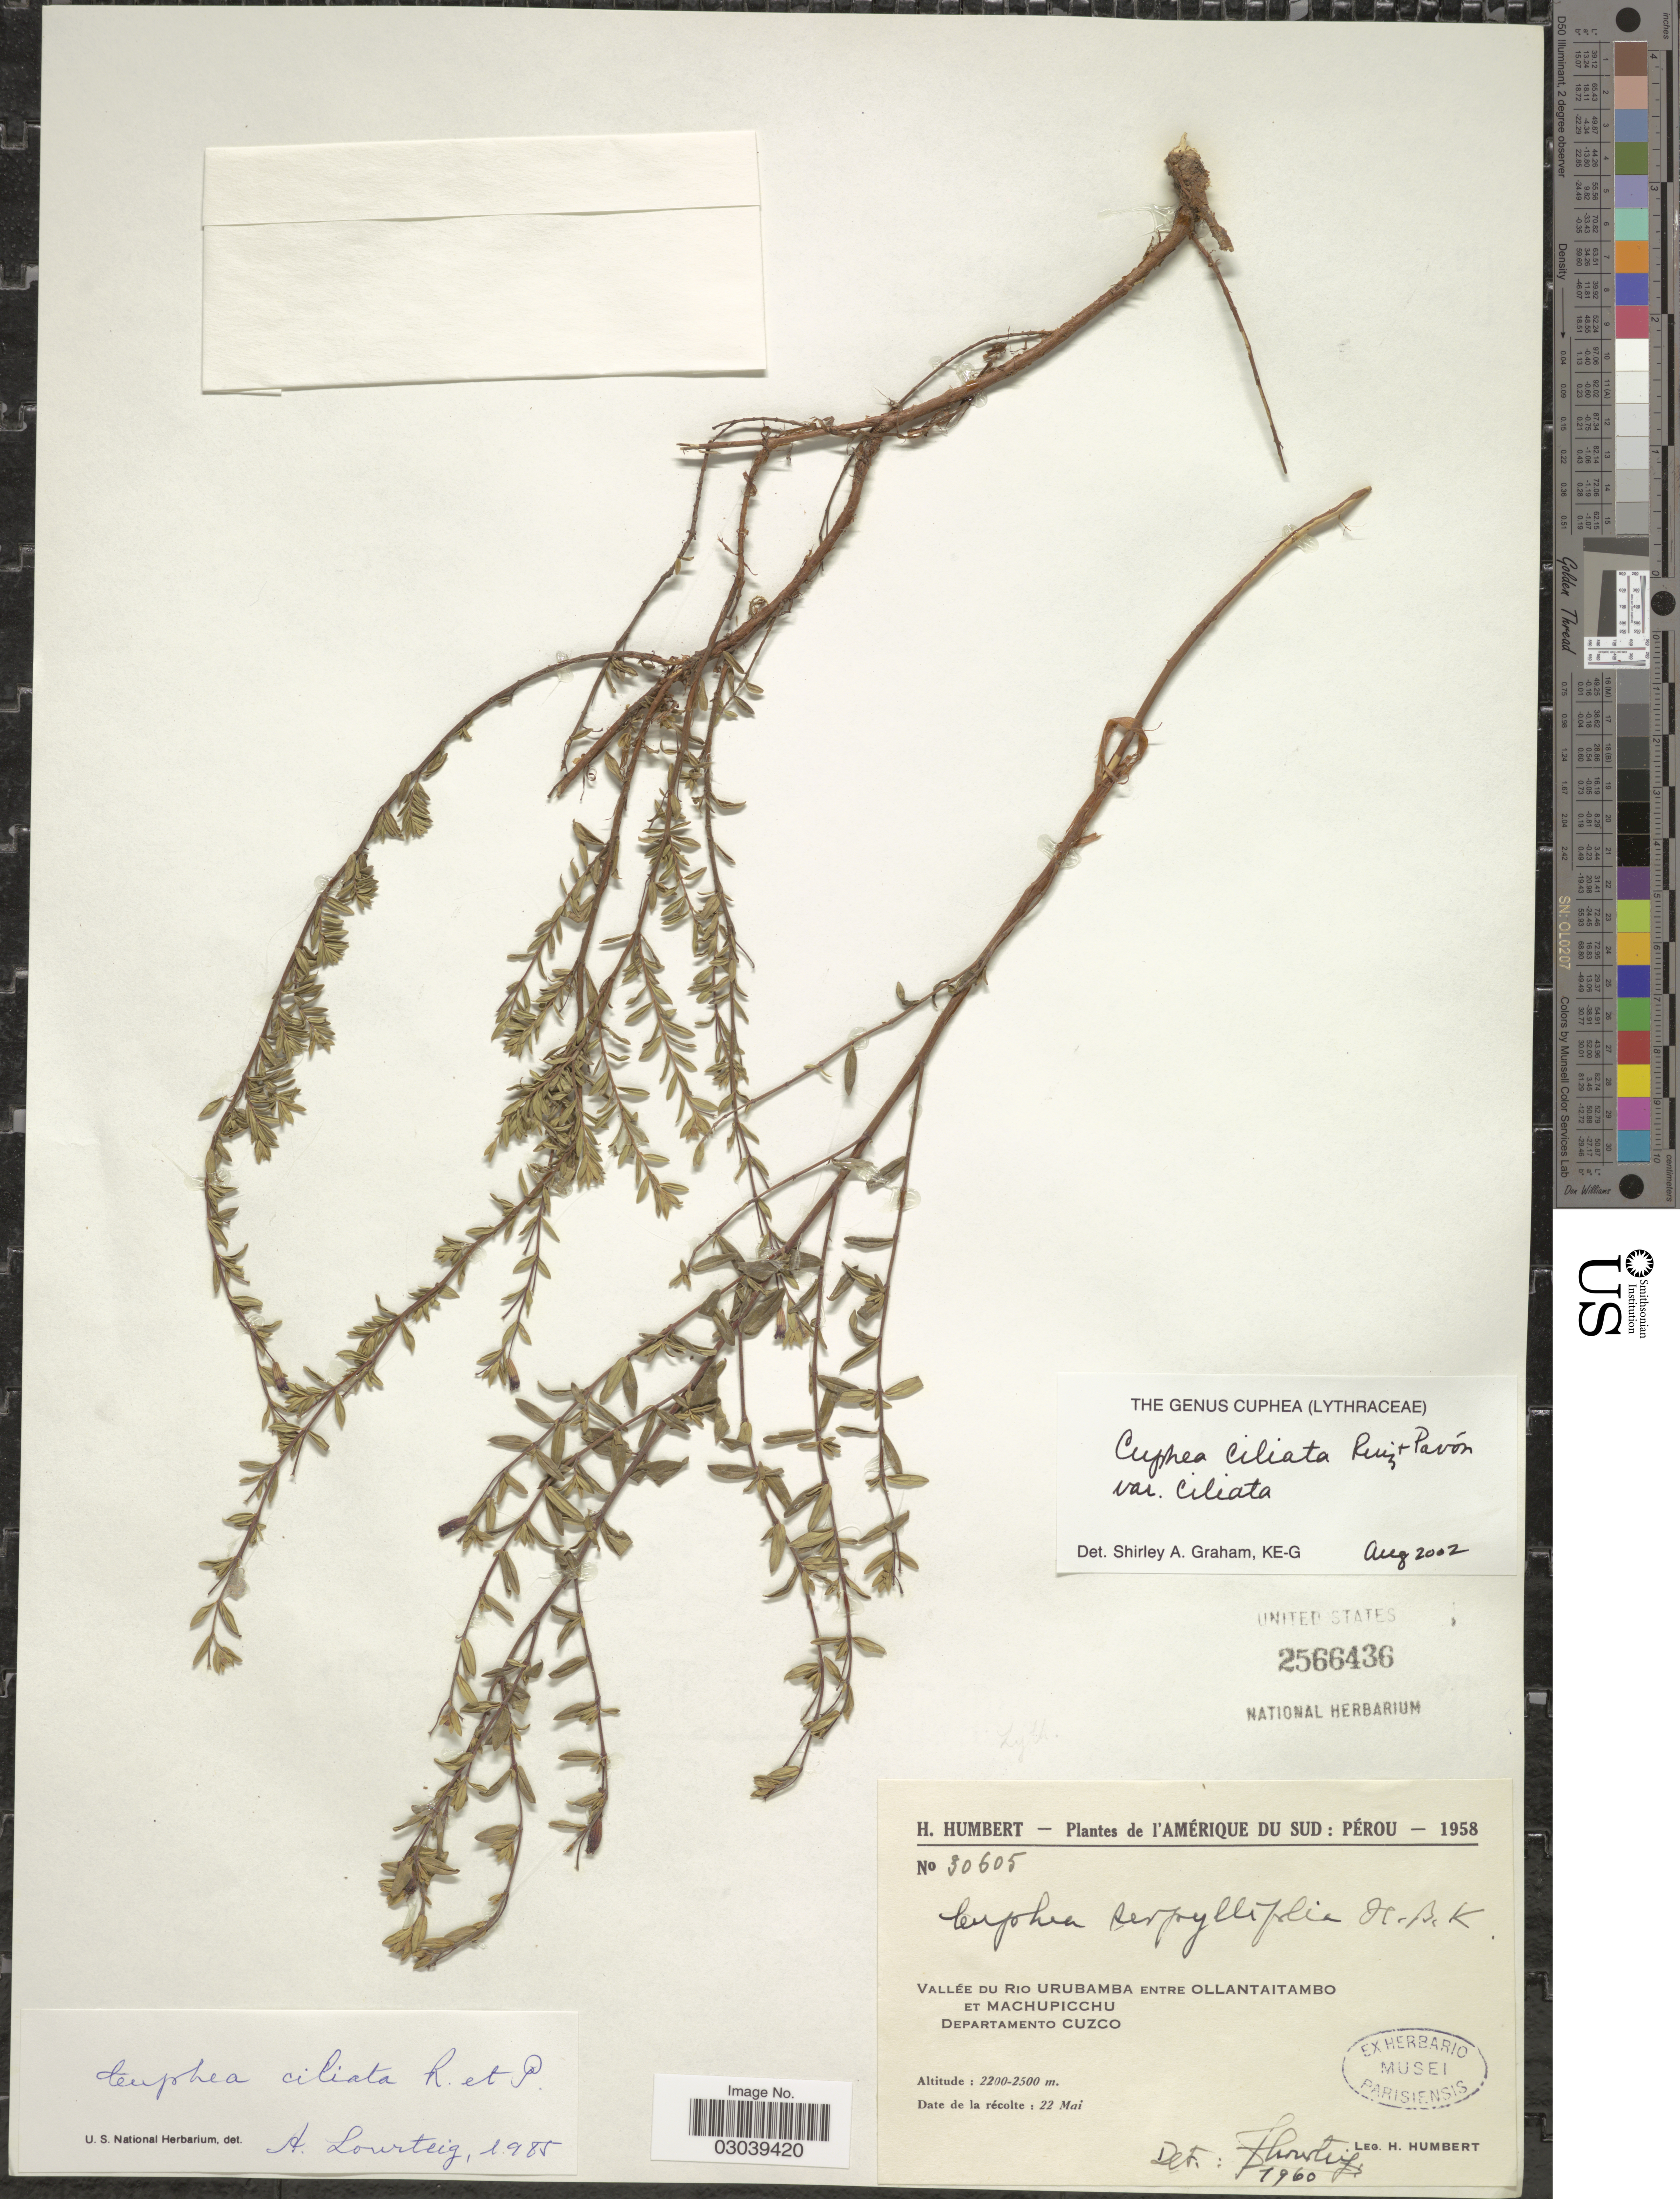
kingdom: Plantae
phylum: Tracheophyta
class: Magnoliopsida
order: Myrtales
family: Lythraceae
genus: Cuphea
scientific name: Cuphea ciliata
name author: Ruiz & Pav.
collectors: H. Humbert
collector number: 30605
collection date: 1958-05-22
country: Peru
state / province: Cusco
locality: Vallée du Rio Urubamba entre Ollantaitambo et Machupicchu. Departamento Cuzco.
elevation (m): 2200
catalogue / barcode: US 2566436